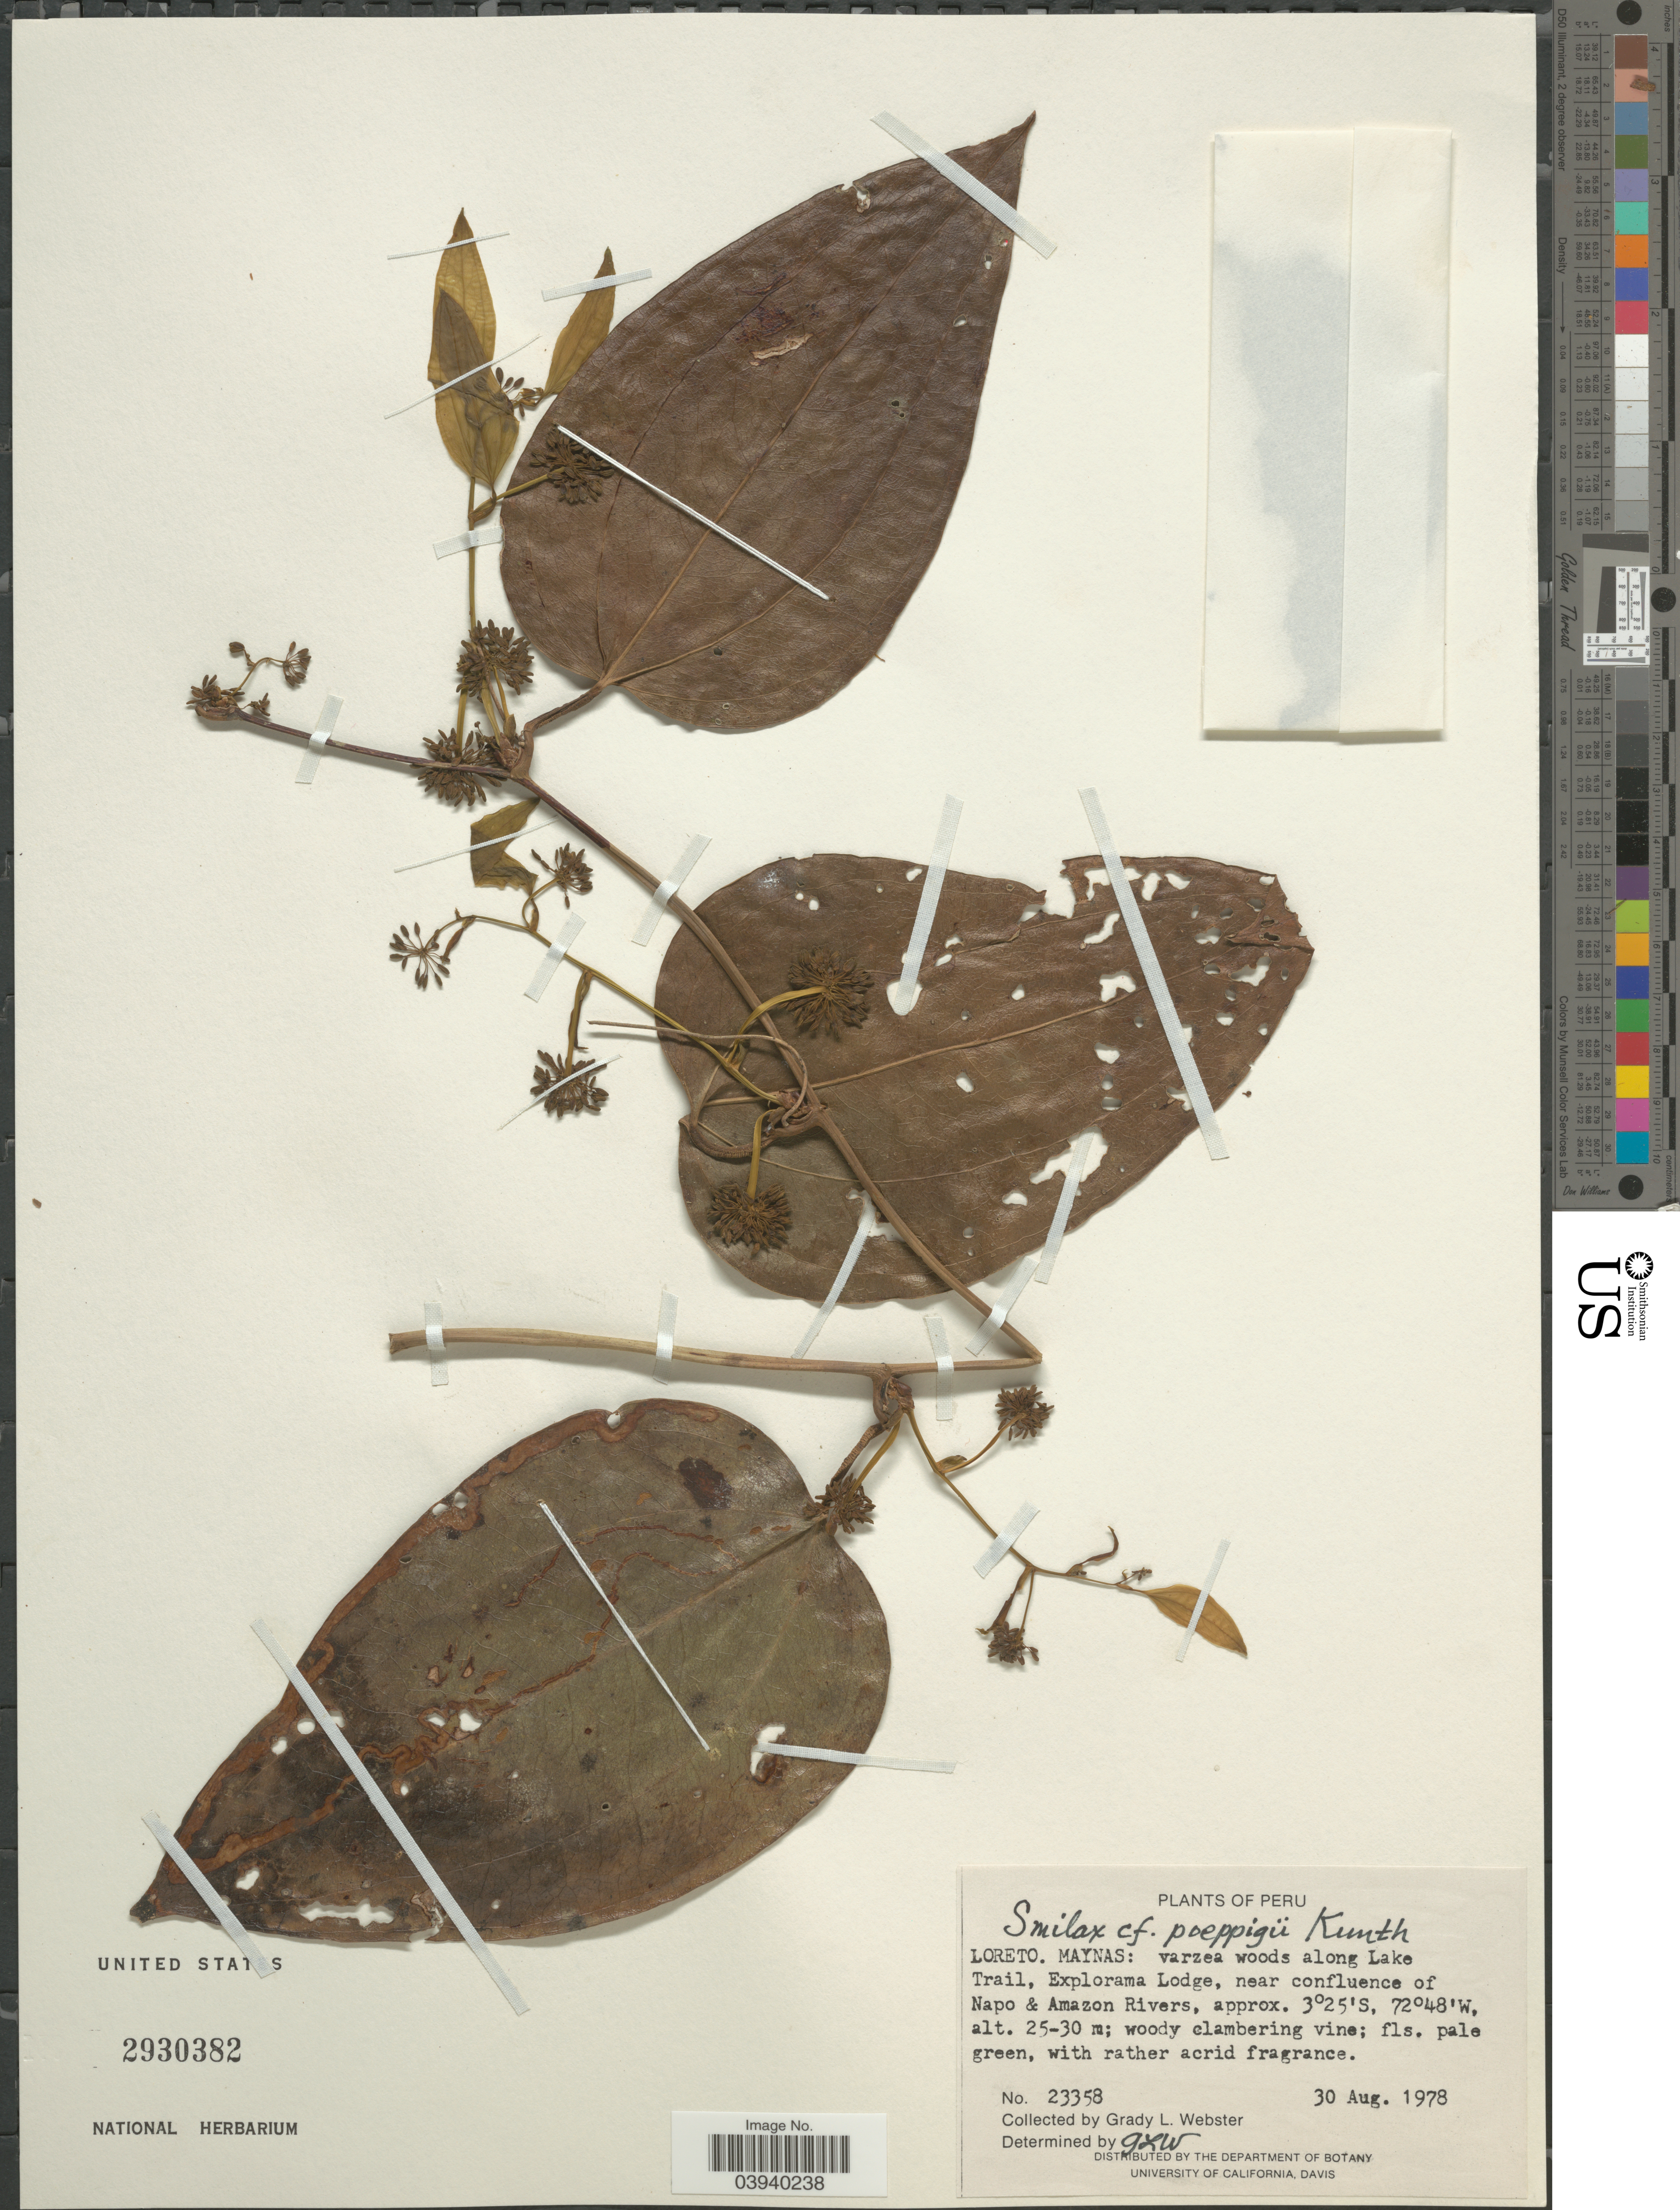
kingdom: Plantae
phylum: Tracheophyta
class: Liliopsida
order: Liliales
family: Smilacaceae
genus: Smilax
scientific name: Smilax poeppigii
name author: Kunth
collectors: G. L. Webster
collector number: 23358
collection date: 1978-08-30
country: Peru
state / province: Loreto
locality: Maynas: varzea woods along Lake Trail, Explorama Lodge, near confluence of Napo & Amazon Rivers.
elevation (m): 25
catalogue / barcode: US 2930382